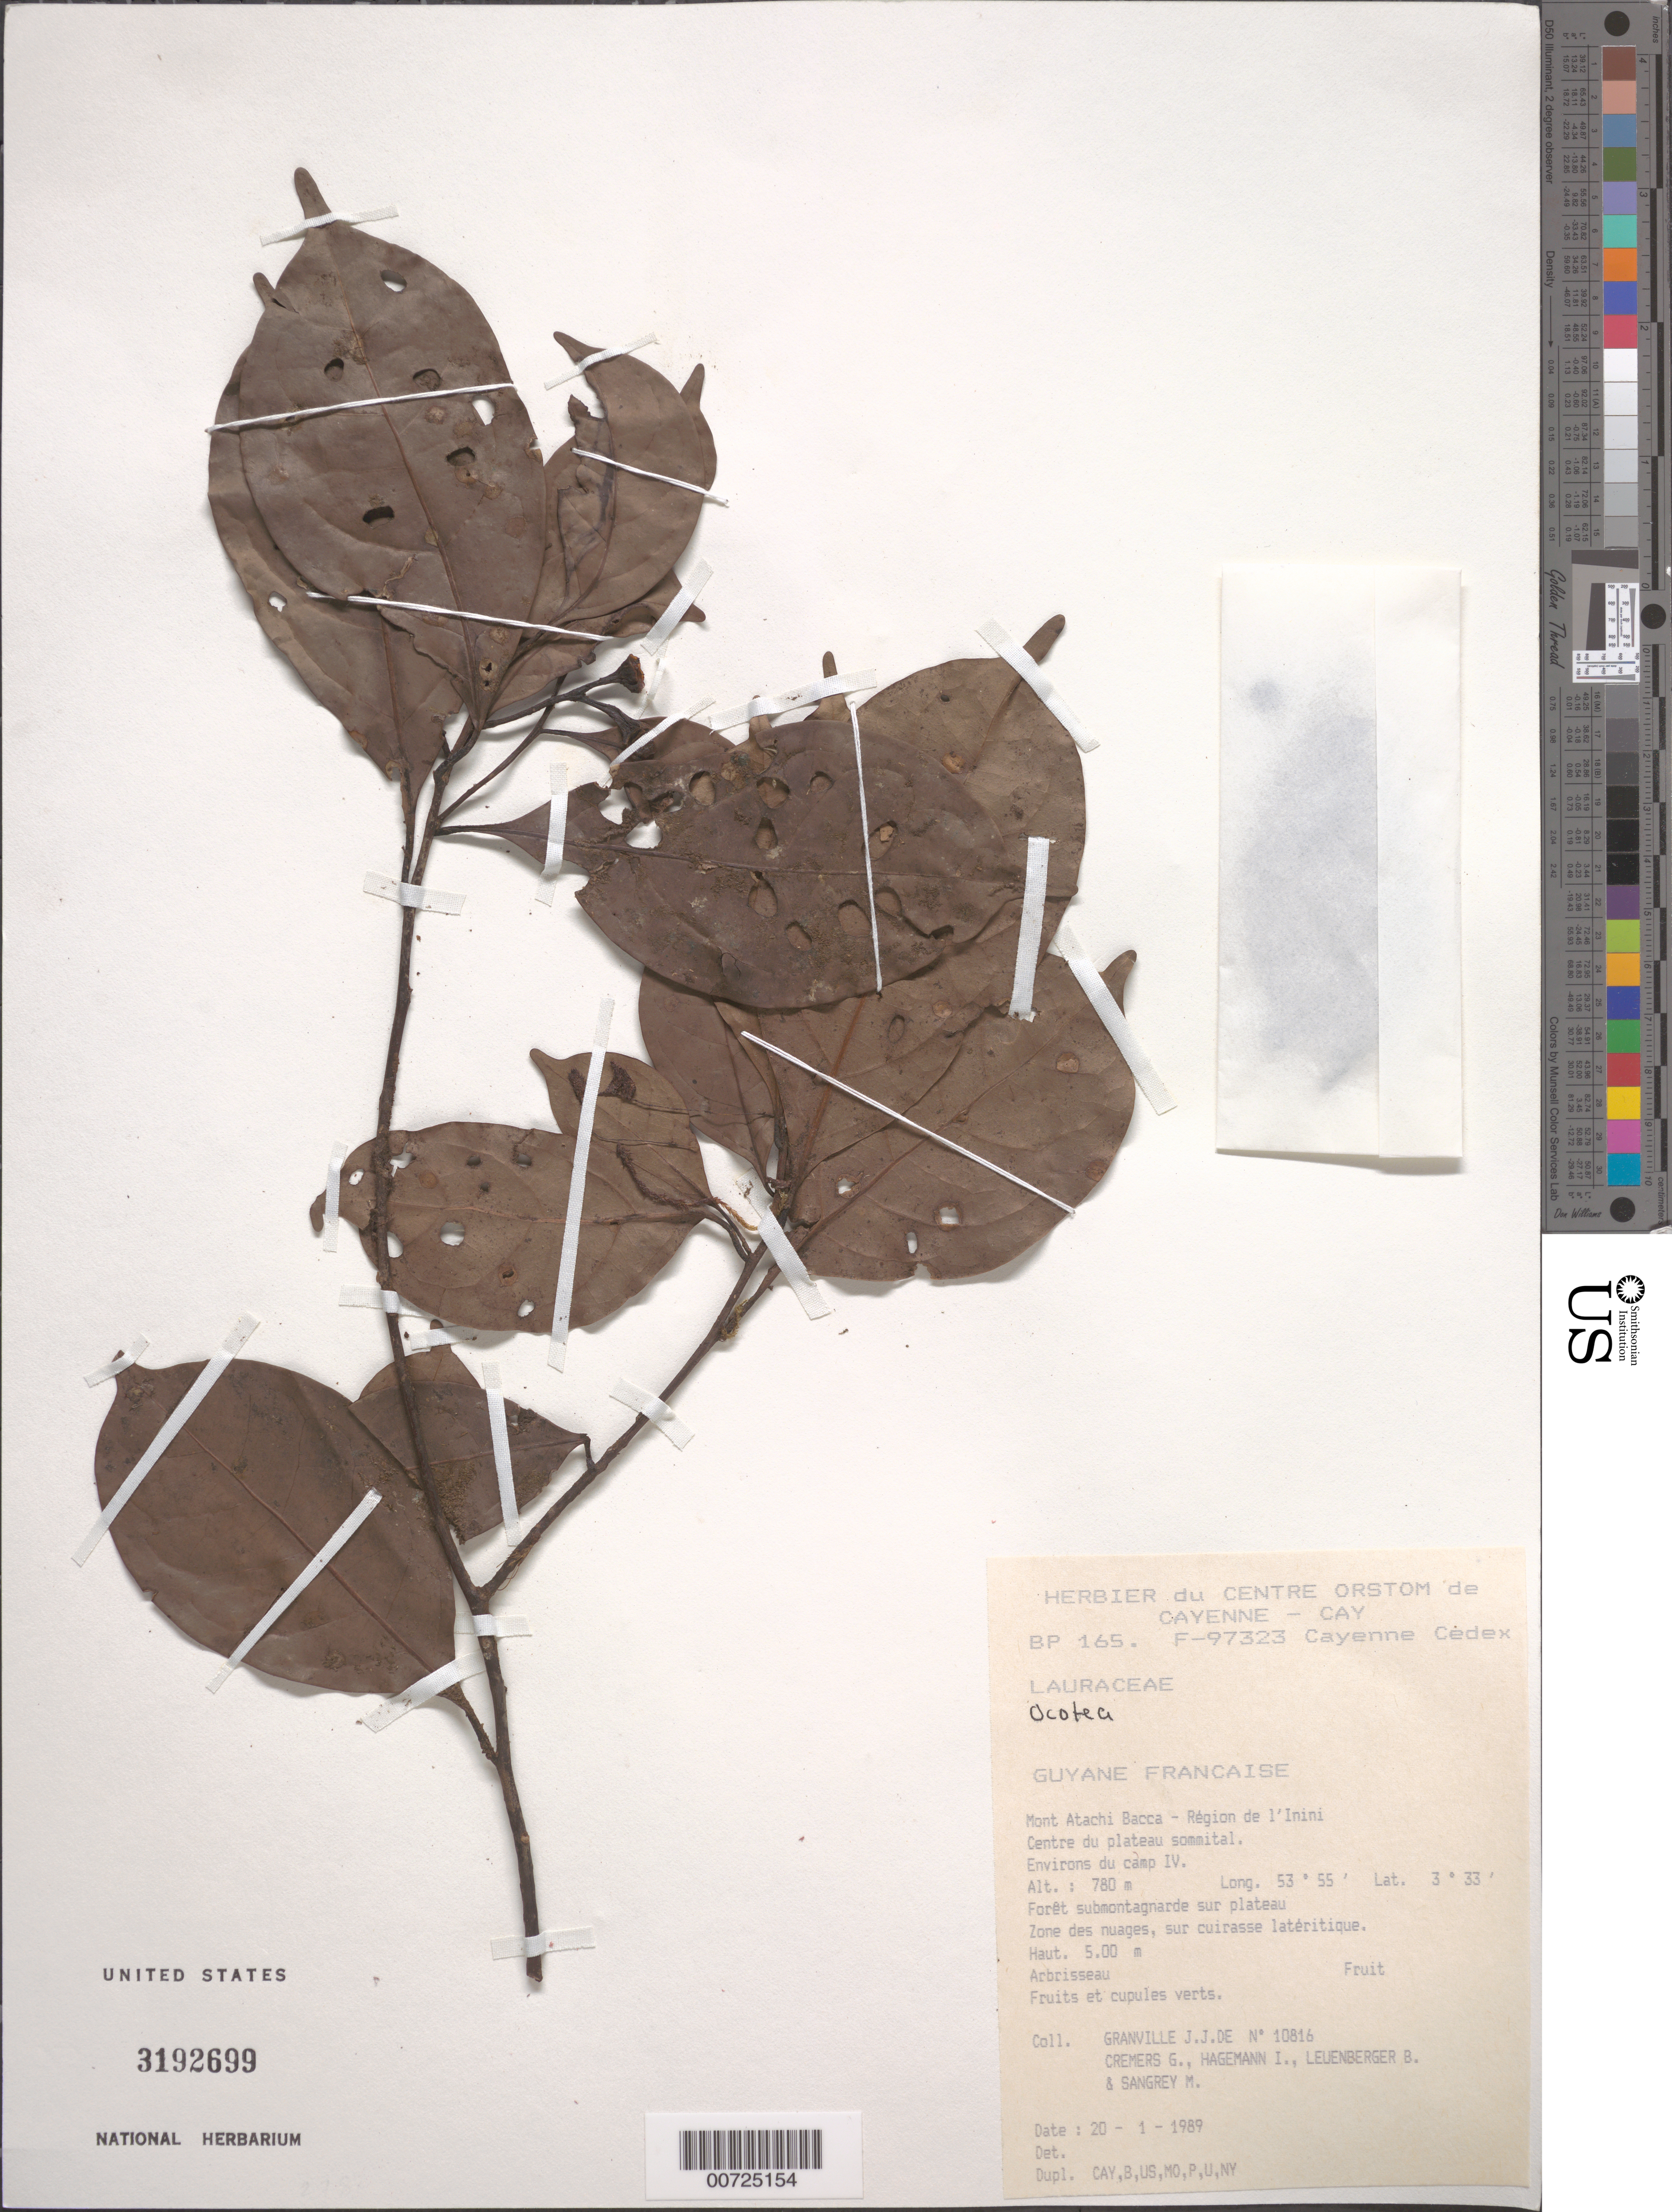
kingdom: Plantae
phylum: Tracheophyta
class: Magnoliopsida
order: Laurales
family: Lauraceae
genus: Ocotea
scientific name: Ocotea sp.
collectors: J.-J. de Granville, G. Cremers, J. Hagemann, B. E. Leuenberger & M. S. Sangrey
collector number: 10816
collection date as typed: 20-Jan-89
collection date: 1989-01-20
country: French Guiana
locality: Mont Atachi Bacca, région de l'Inini. Centre du plateau sommital. Environs du camp IV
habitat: Submontane forest on plateau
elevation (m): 780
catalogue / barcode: US 3192699